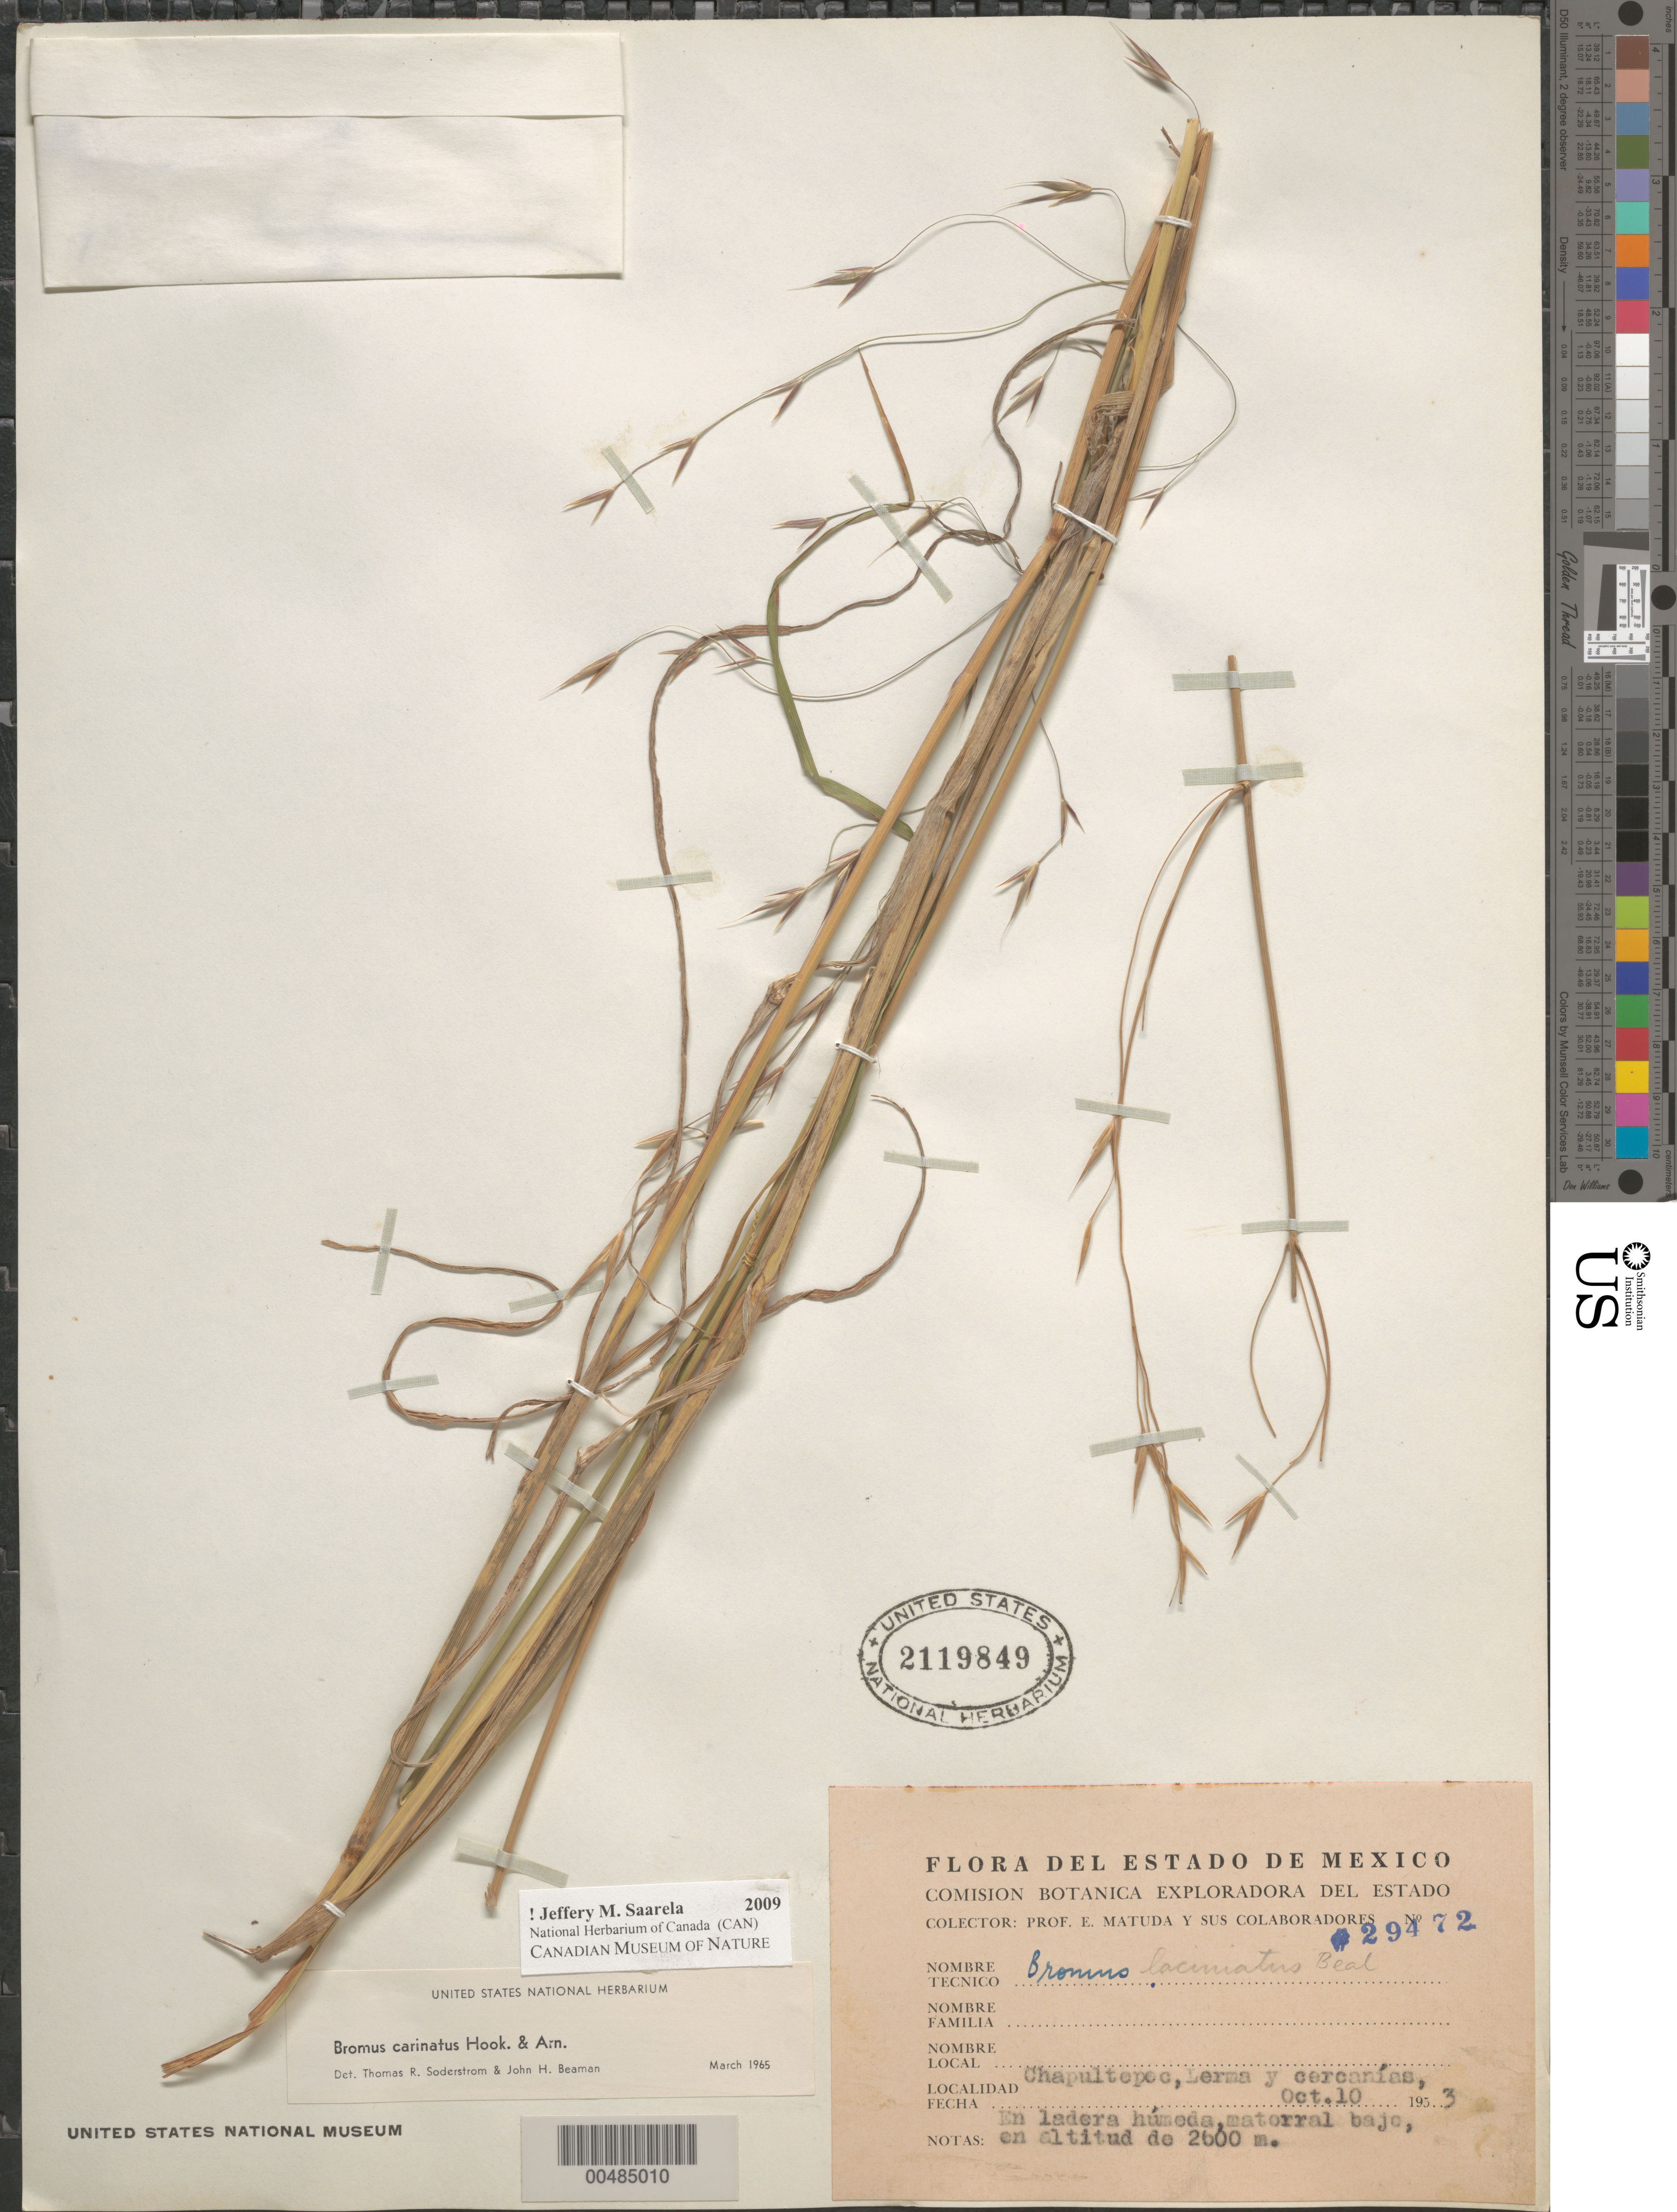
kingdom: Plantae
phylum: Tracheophyta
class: Liliopsida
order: Poales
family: Poaceae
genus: Bromus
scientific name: Bromus carinatus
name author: Hook. & Arn.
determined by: Soderstrom, T. R.; Beaman, J. H.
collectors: E. Matuda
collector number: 29472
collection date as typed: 10 Oct 1953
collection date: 1953-10-10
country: Mexico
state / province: México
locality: Chapultepec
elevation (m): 2600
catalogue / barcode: US 2119849